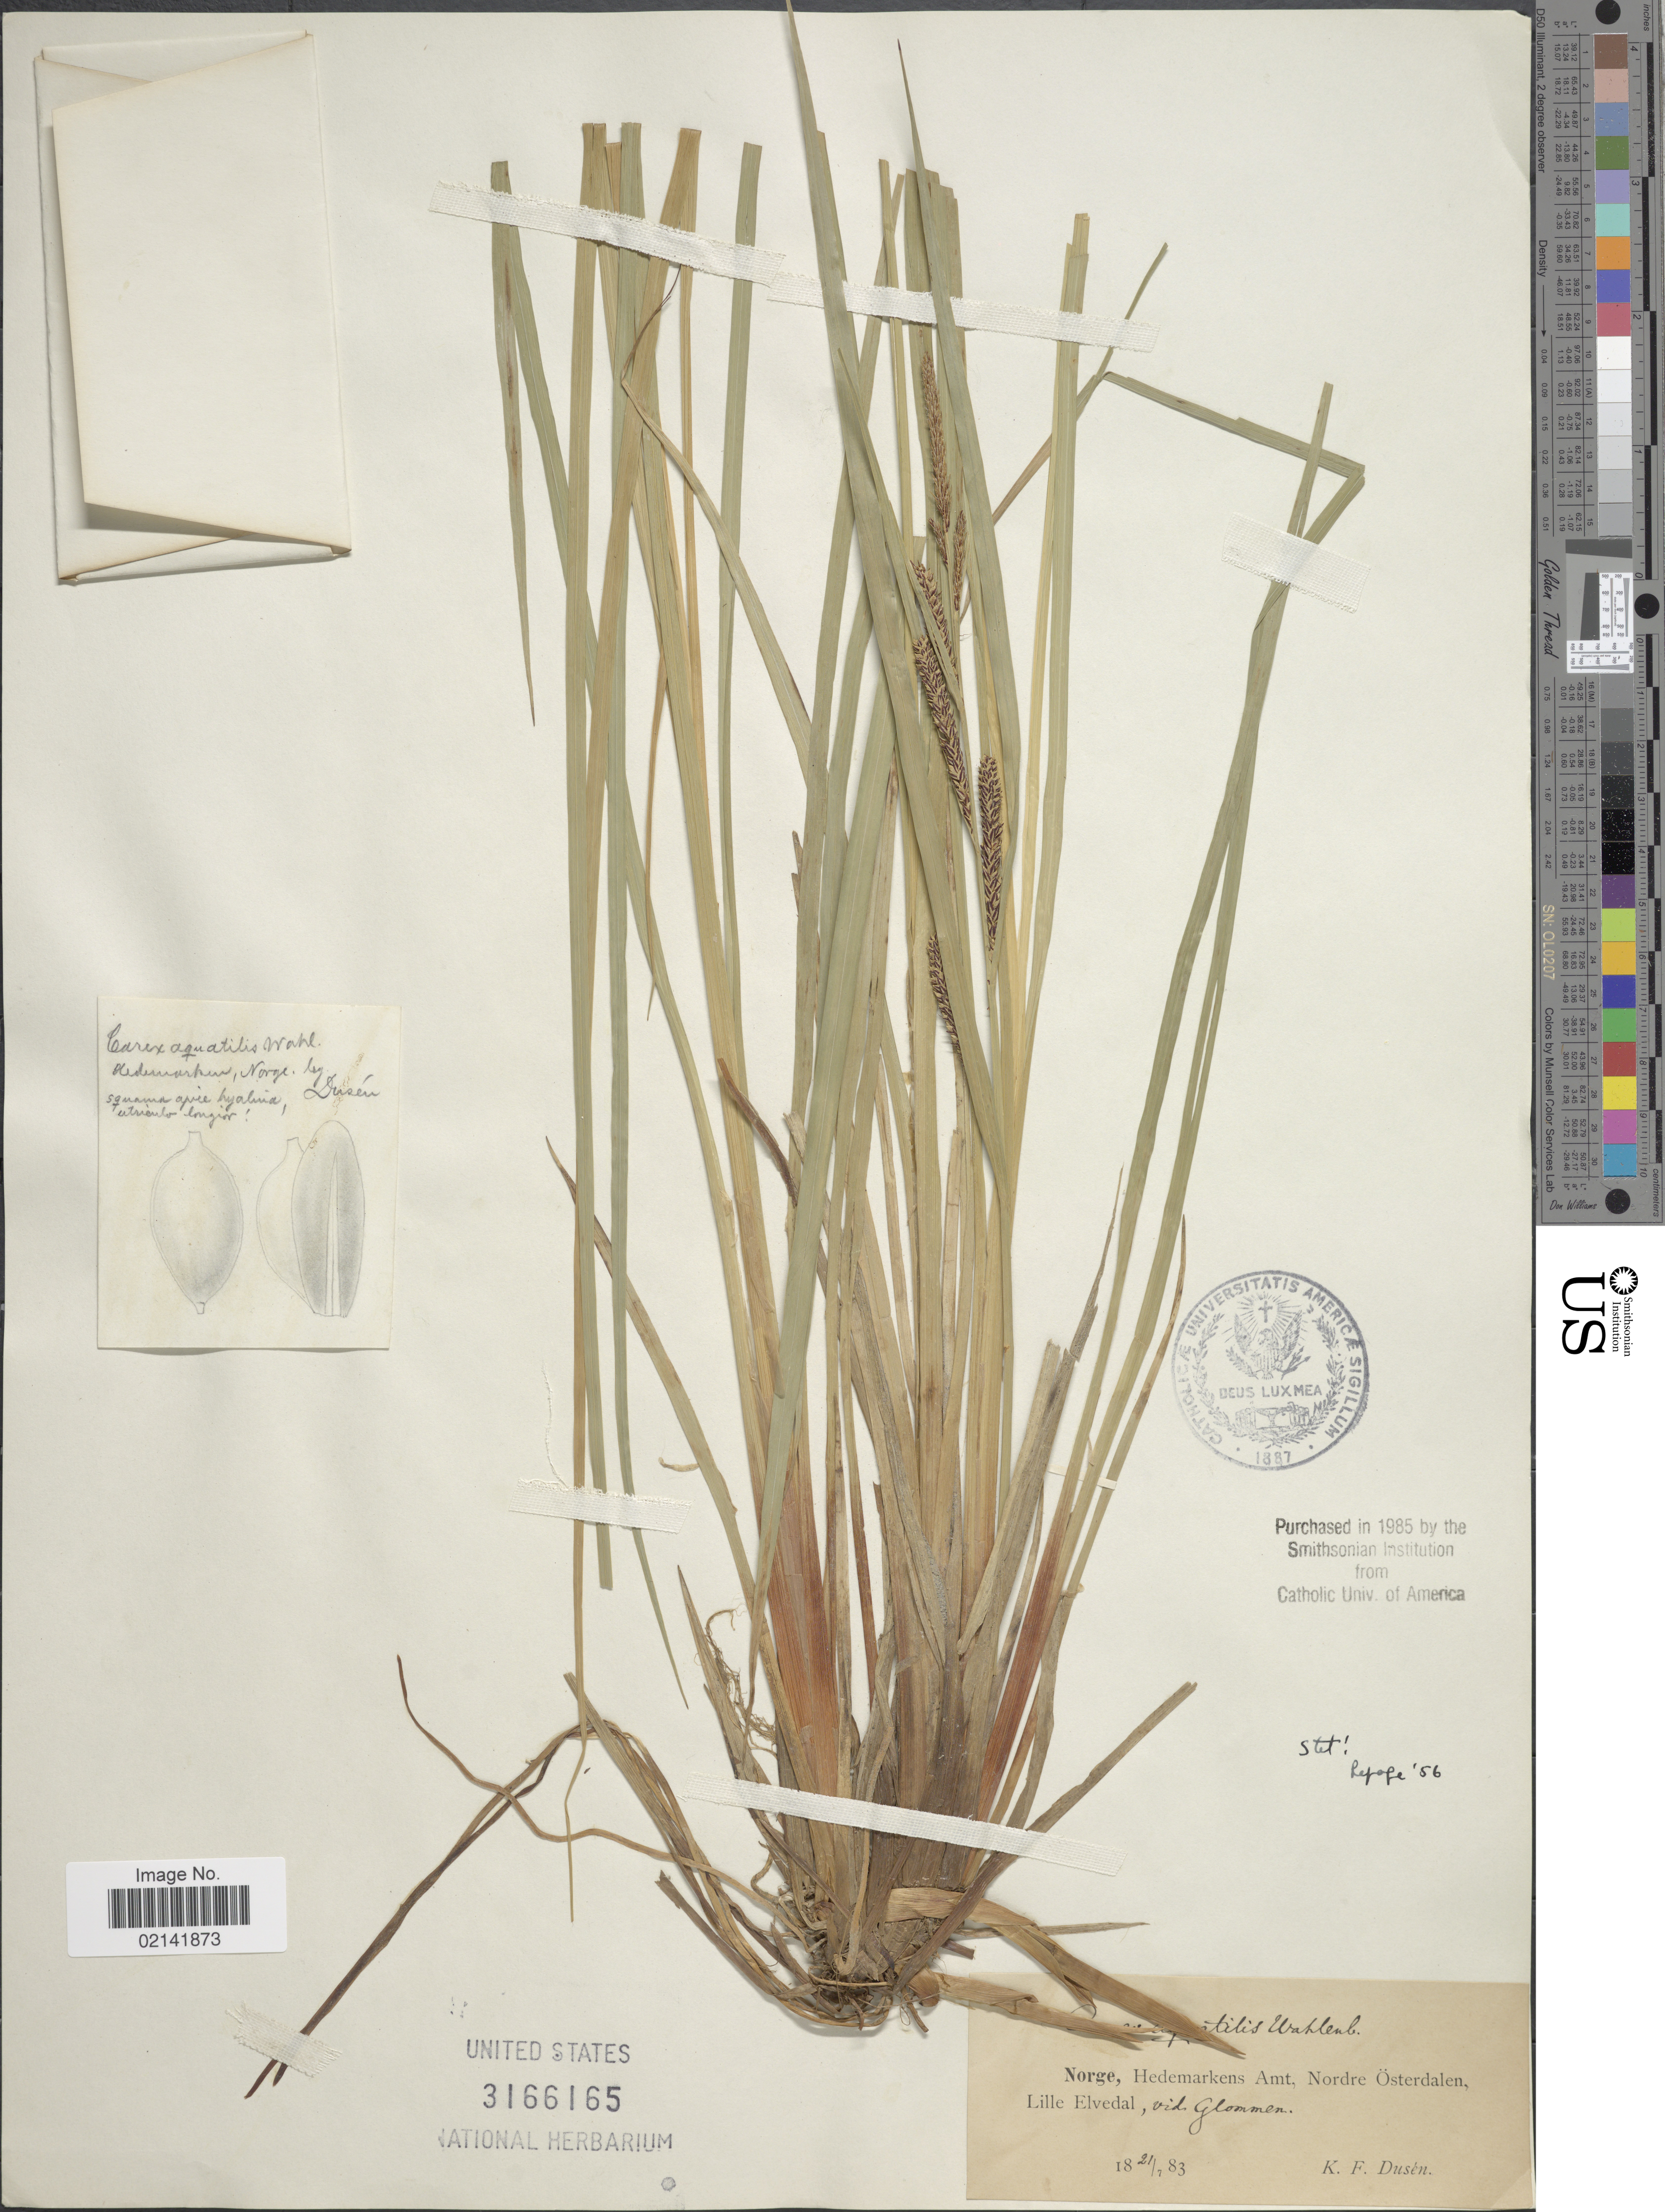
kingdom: Plantae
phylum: Tracheophyta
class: Liliopsida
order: Poales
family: Cyperaceae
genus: Carex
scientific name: Carex aquatilis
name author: Wahlenb.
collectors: K. Dusén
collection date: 1883-07-21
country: Norway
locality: Hedemarkens Amt, Nordre Osterdalen, Lille Elvedal, vid. Glommen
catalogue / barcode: US 3166165